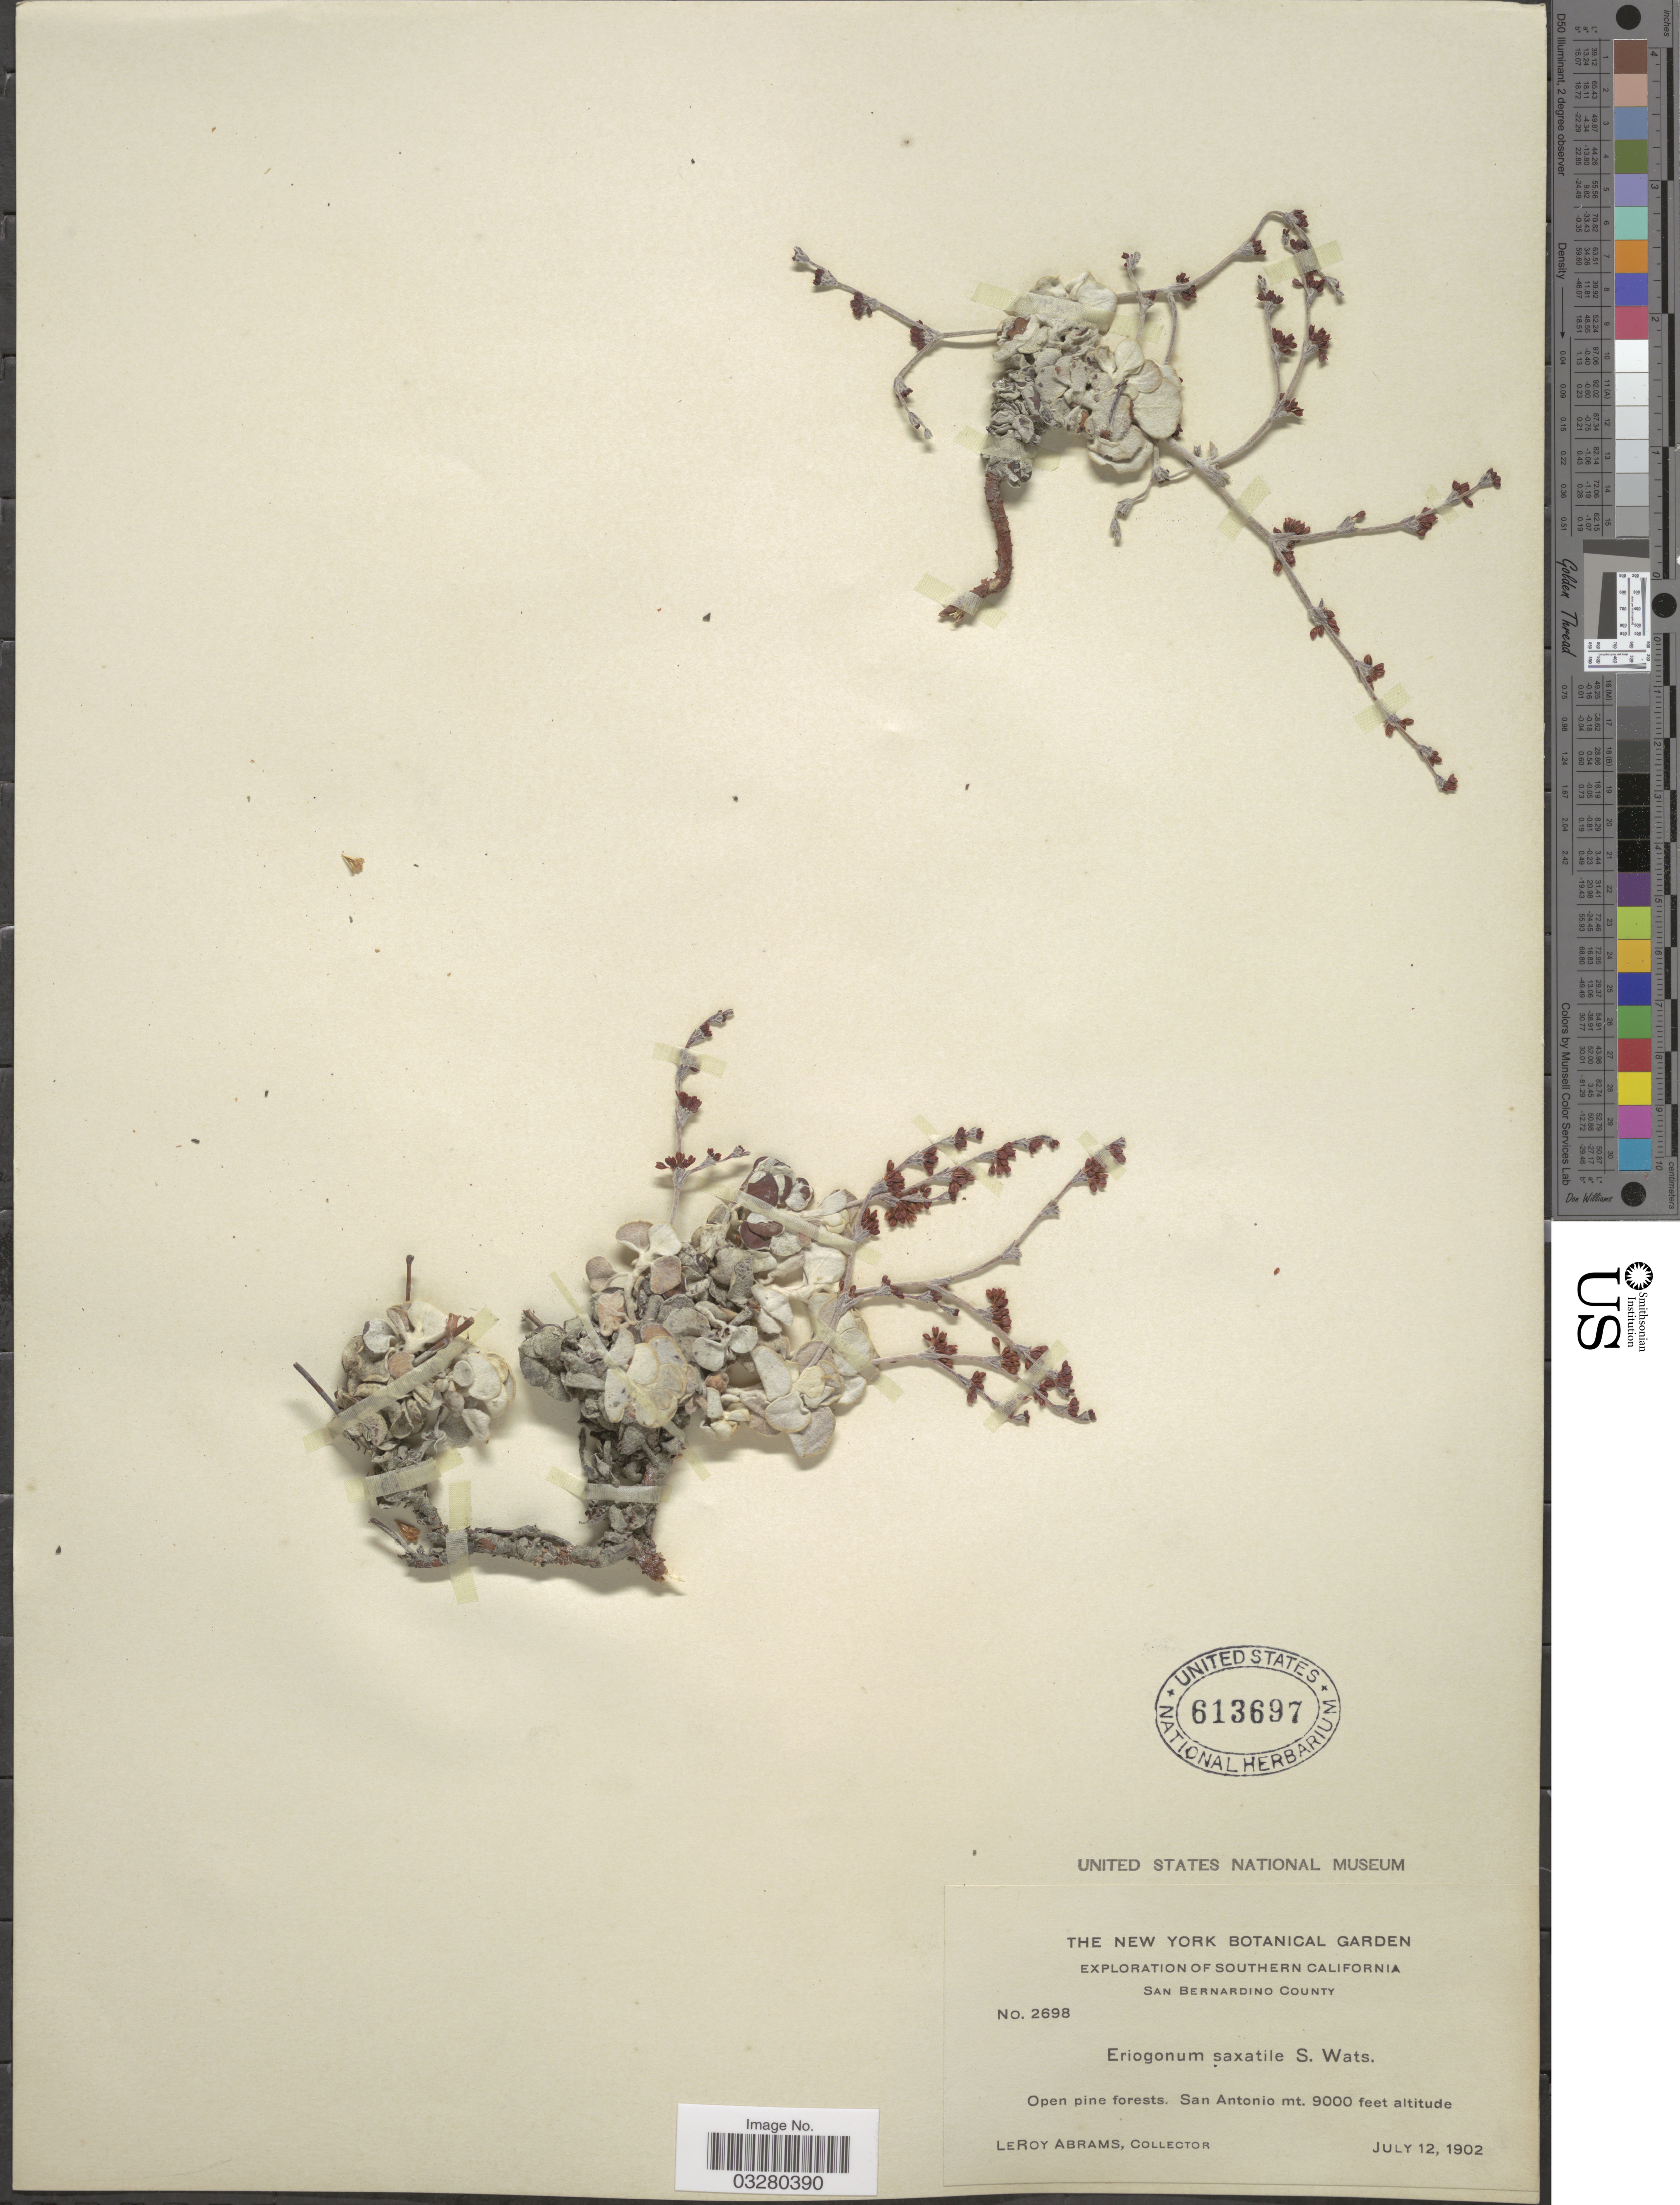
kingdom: Plantae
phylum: Tracheophyta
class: Magnoliopsida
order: Caryophyllales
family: Polygonaceae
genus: Eriogonum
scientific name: Eriogonum saxatile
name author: S. Watson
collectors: L. Abrams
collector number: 2698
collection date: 1902-07-12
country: United States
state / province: California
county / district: San Bernardino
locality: Southern California. San Bernardino County. San Antionio mt.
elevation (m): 2743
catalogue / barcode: US 613697